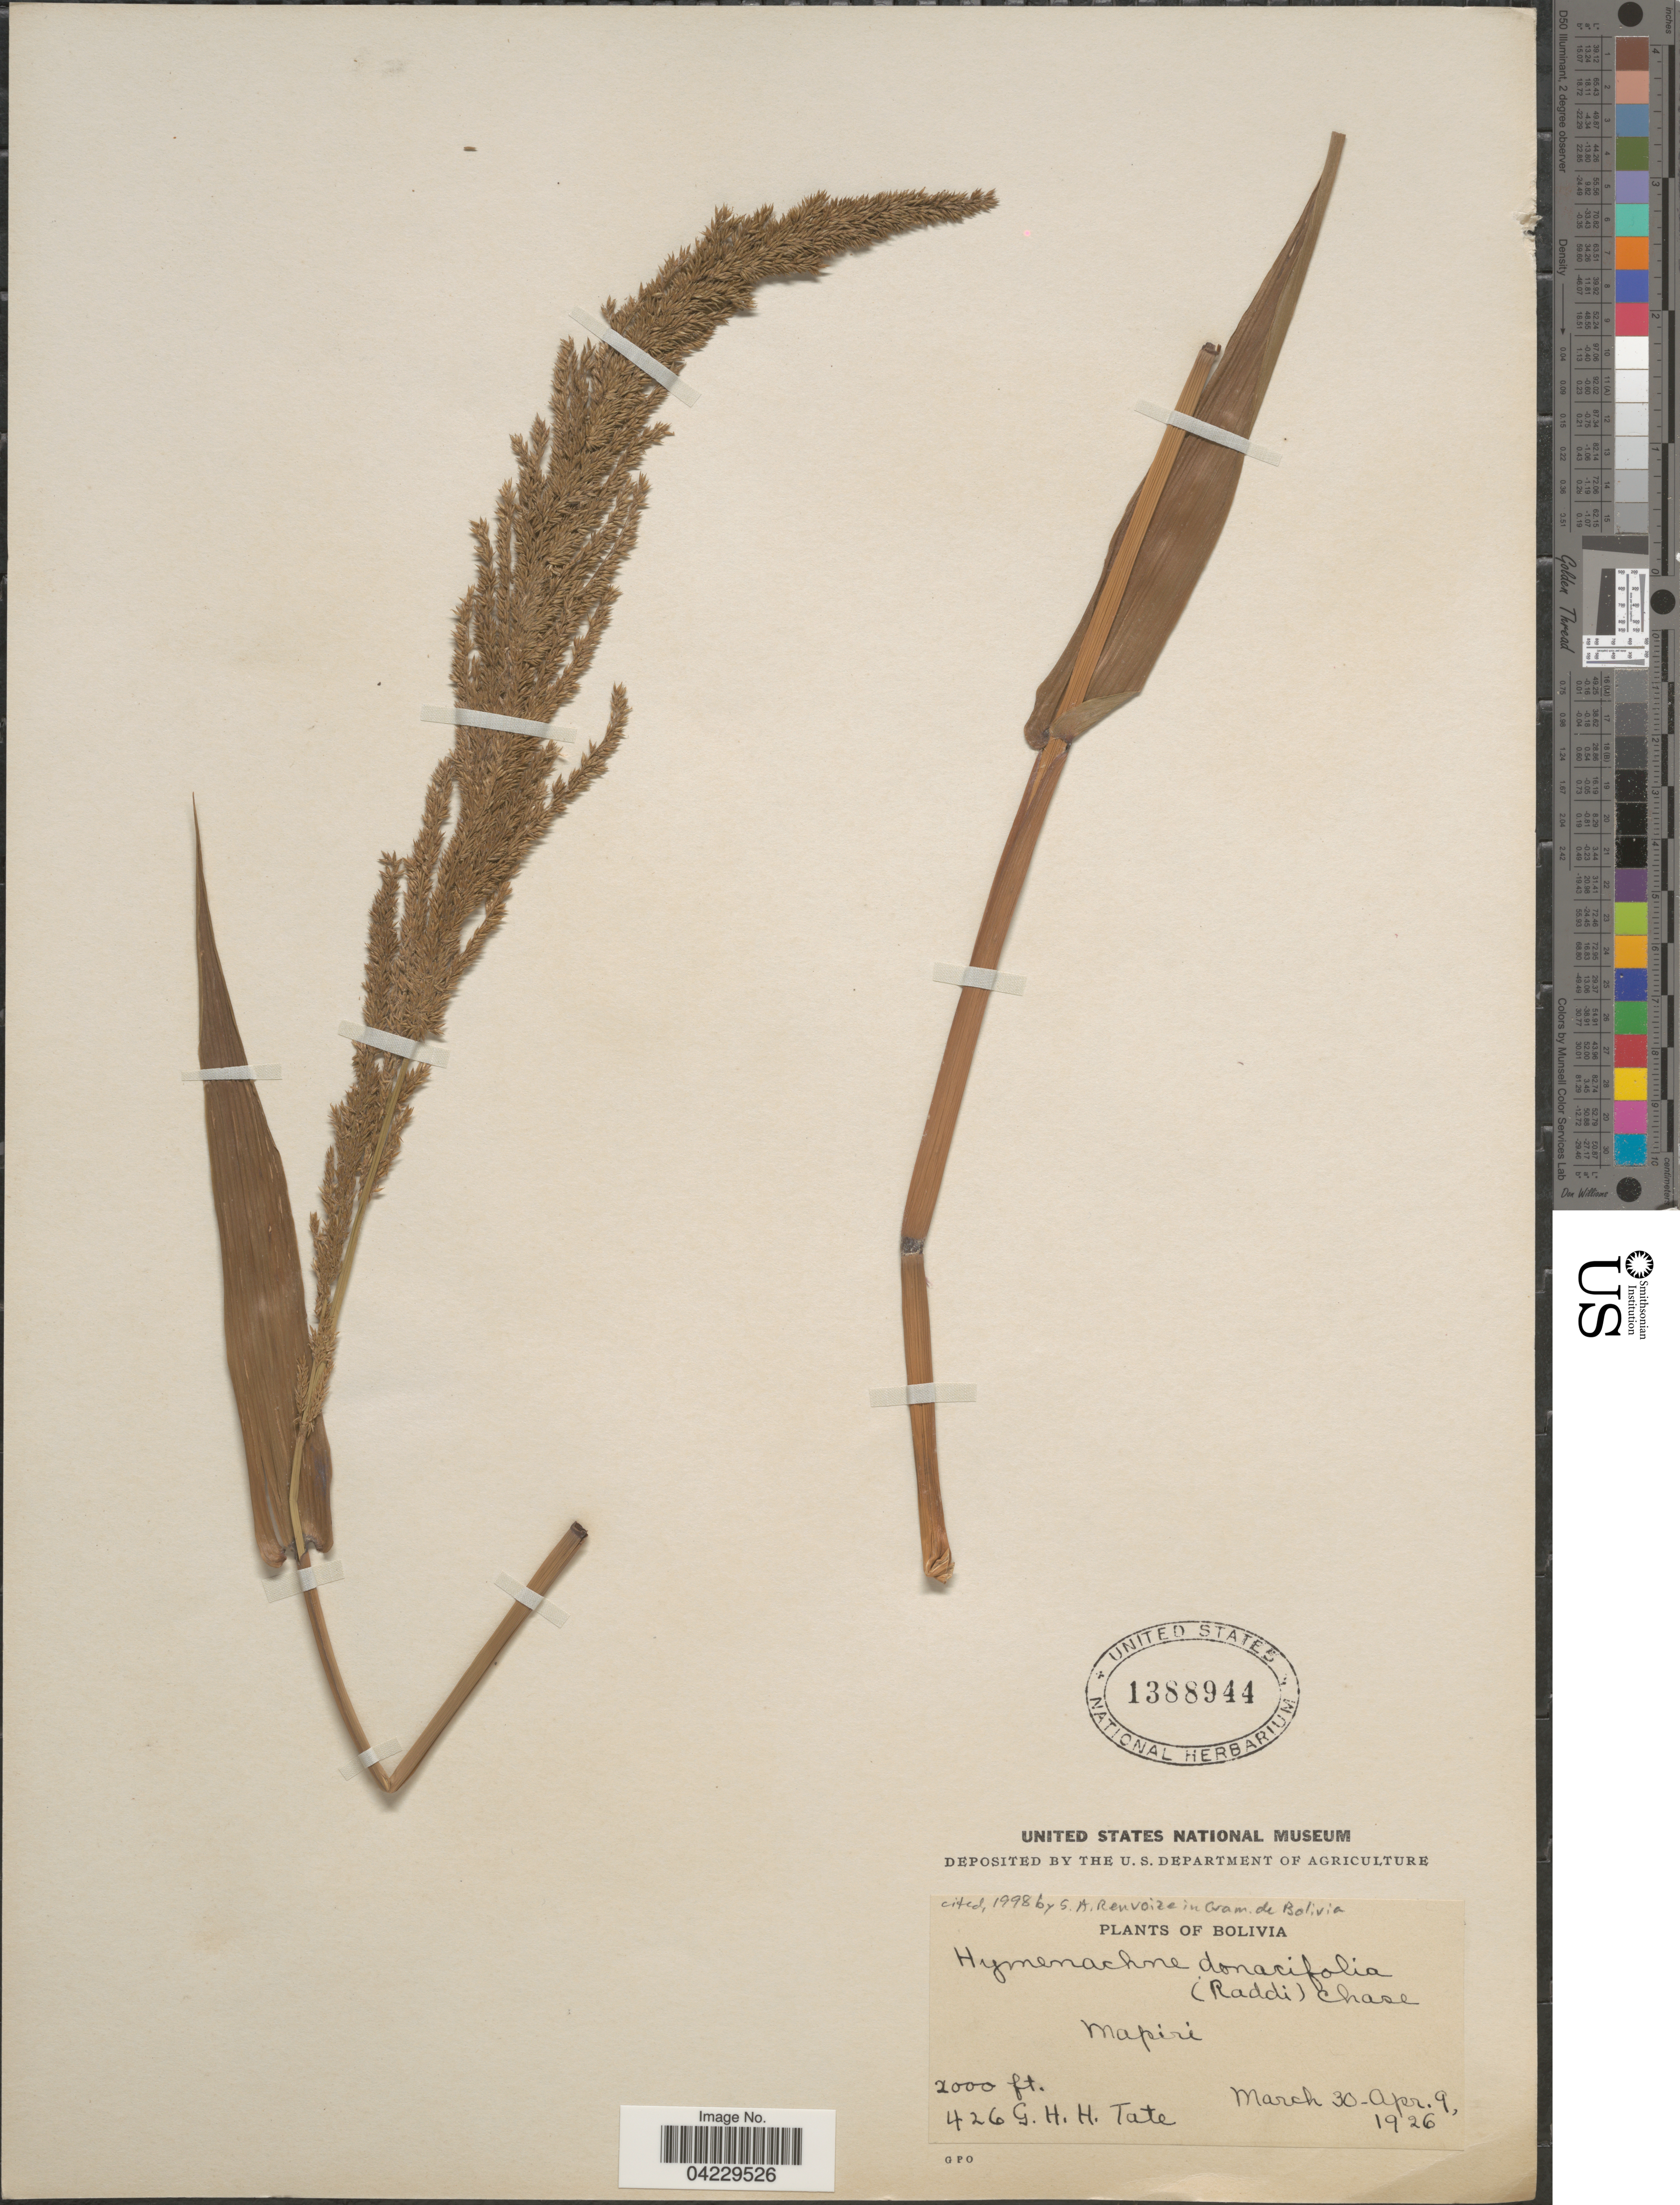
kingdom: Plantae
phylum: Tracheophyta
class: Liliopsida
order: Poales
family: Poaceae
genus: Hymenachne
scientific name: Hymenachne donacifolia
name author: (Raddi) Chase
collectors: G. H. H.Tate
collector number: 426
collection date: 1926-03-30/1926-04-09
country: Bolivia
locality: Mapiri.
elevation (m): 610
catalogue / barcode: US 1388944